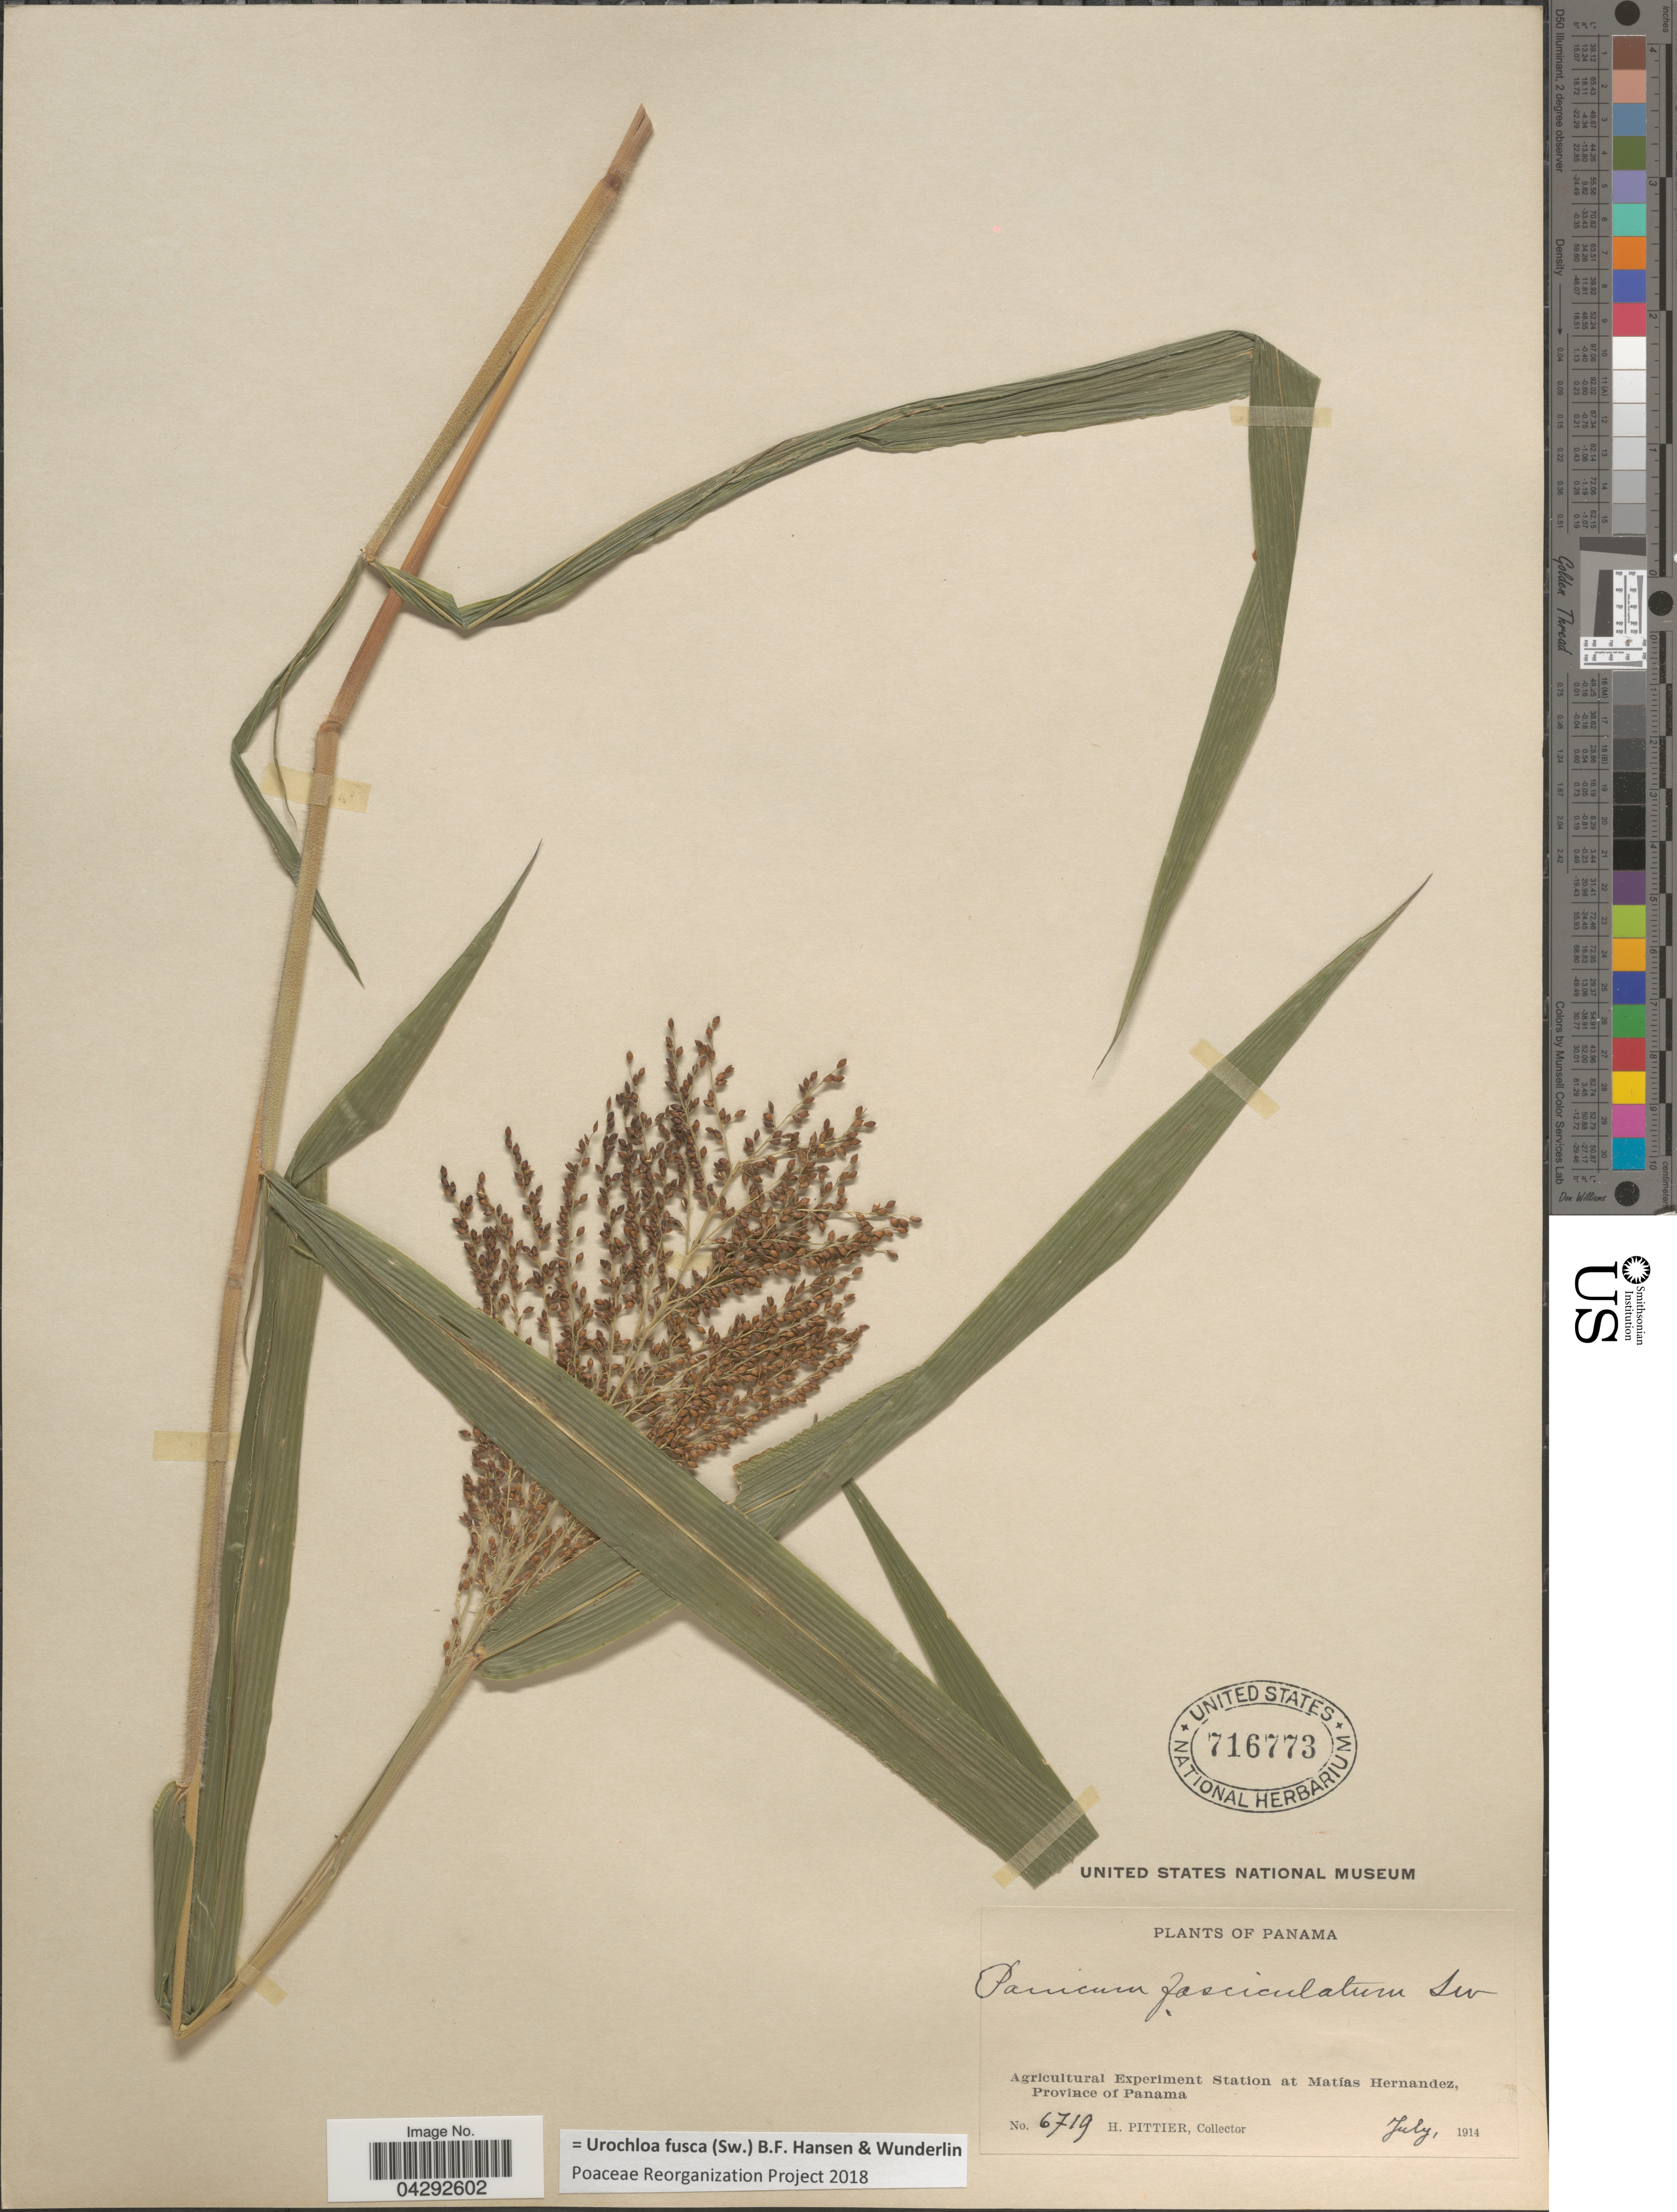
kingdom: Plantae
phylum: Tracheophyta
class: Liliopsida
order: Poales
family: Poaceae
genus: Urochloa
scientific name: Urochloa fusca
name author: (Sw.) B.F. Hansen & Wunderlin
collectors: H. F. Pittier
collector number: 6719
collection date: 1914-07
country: Panama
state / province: Panamá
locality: Agricultural Experiment Station at Matías Hernandez.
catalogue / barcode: US 716773